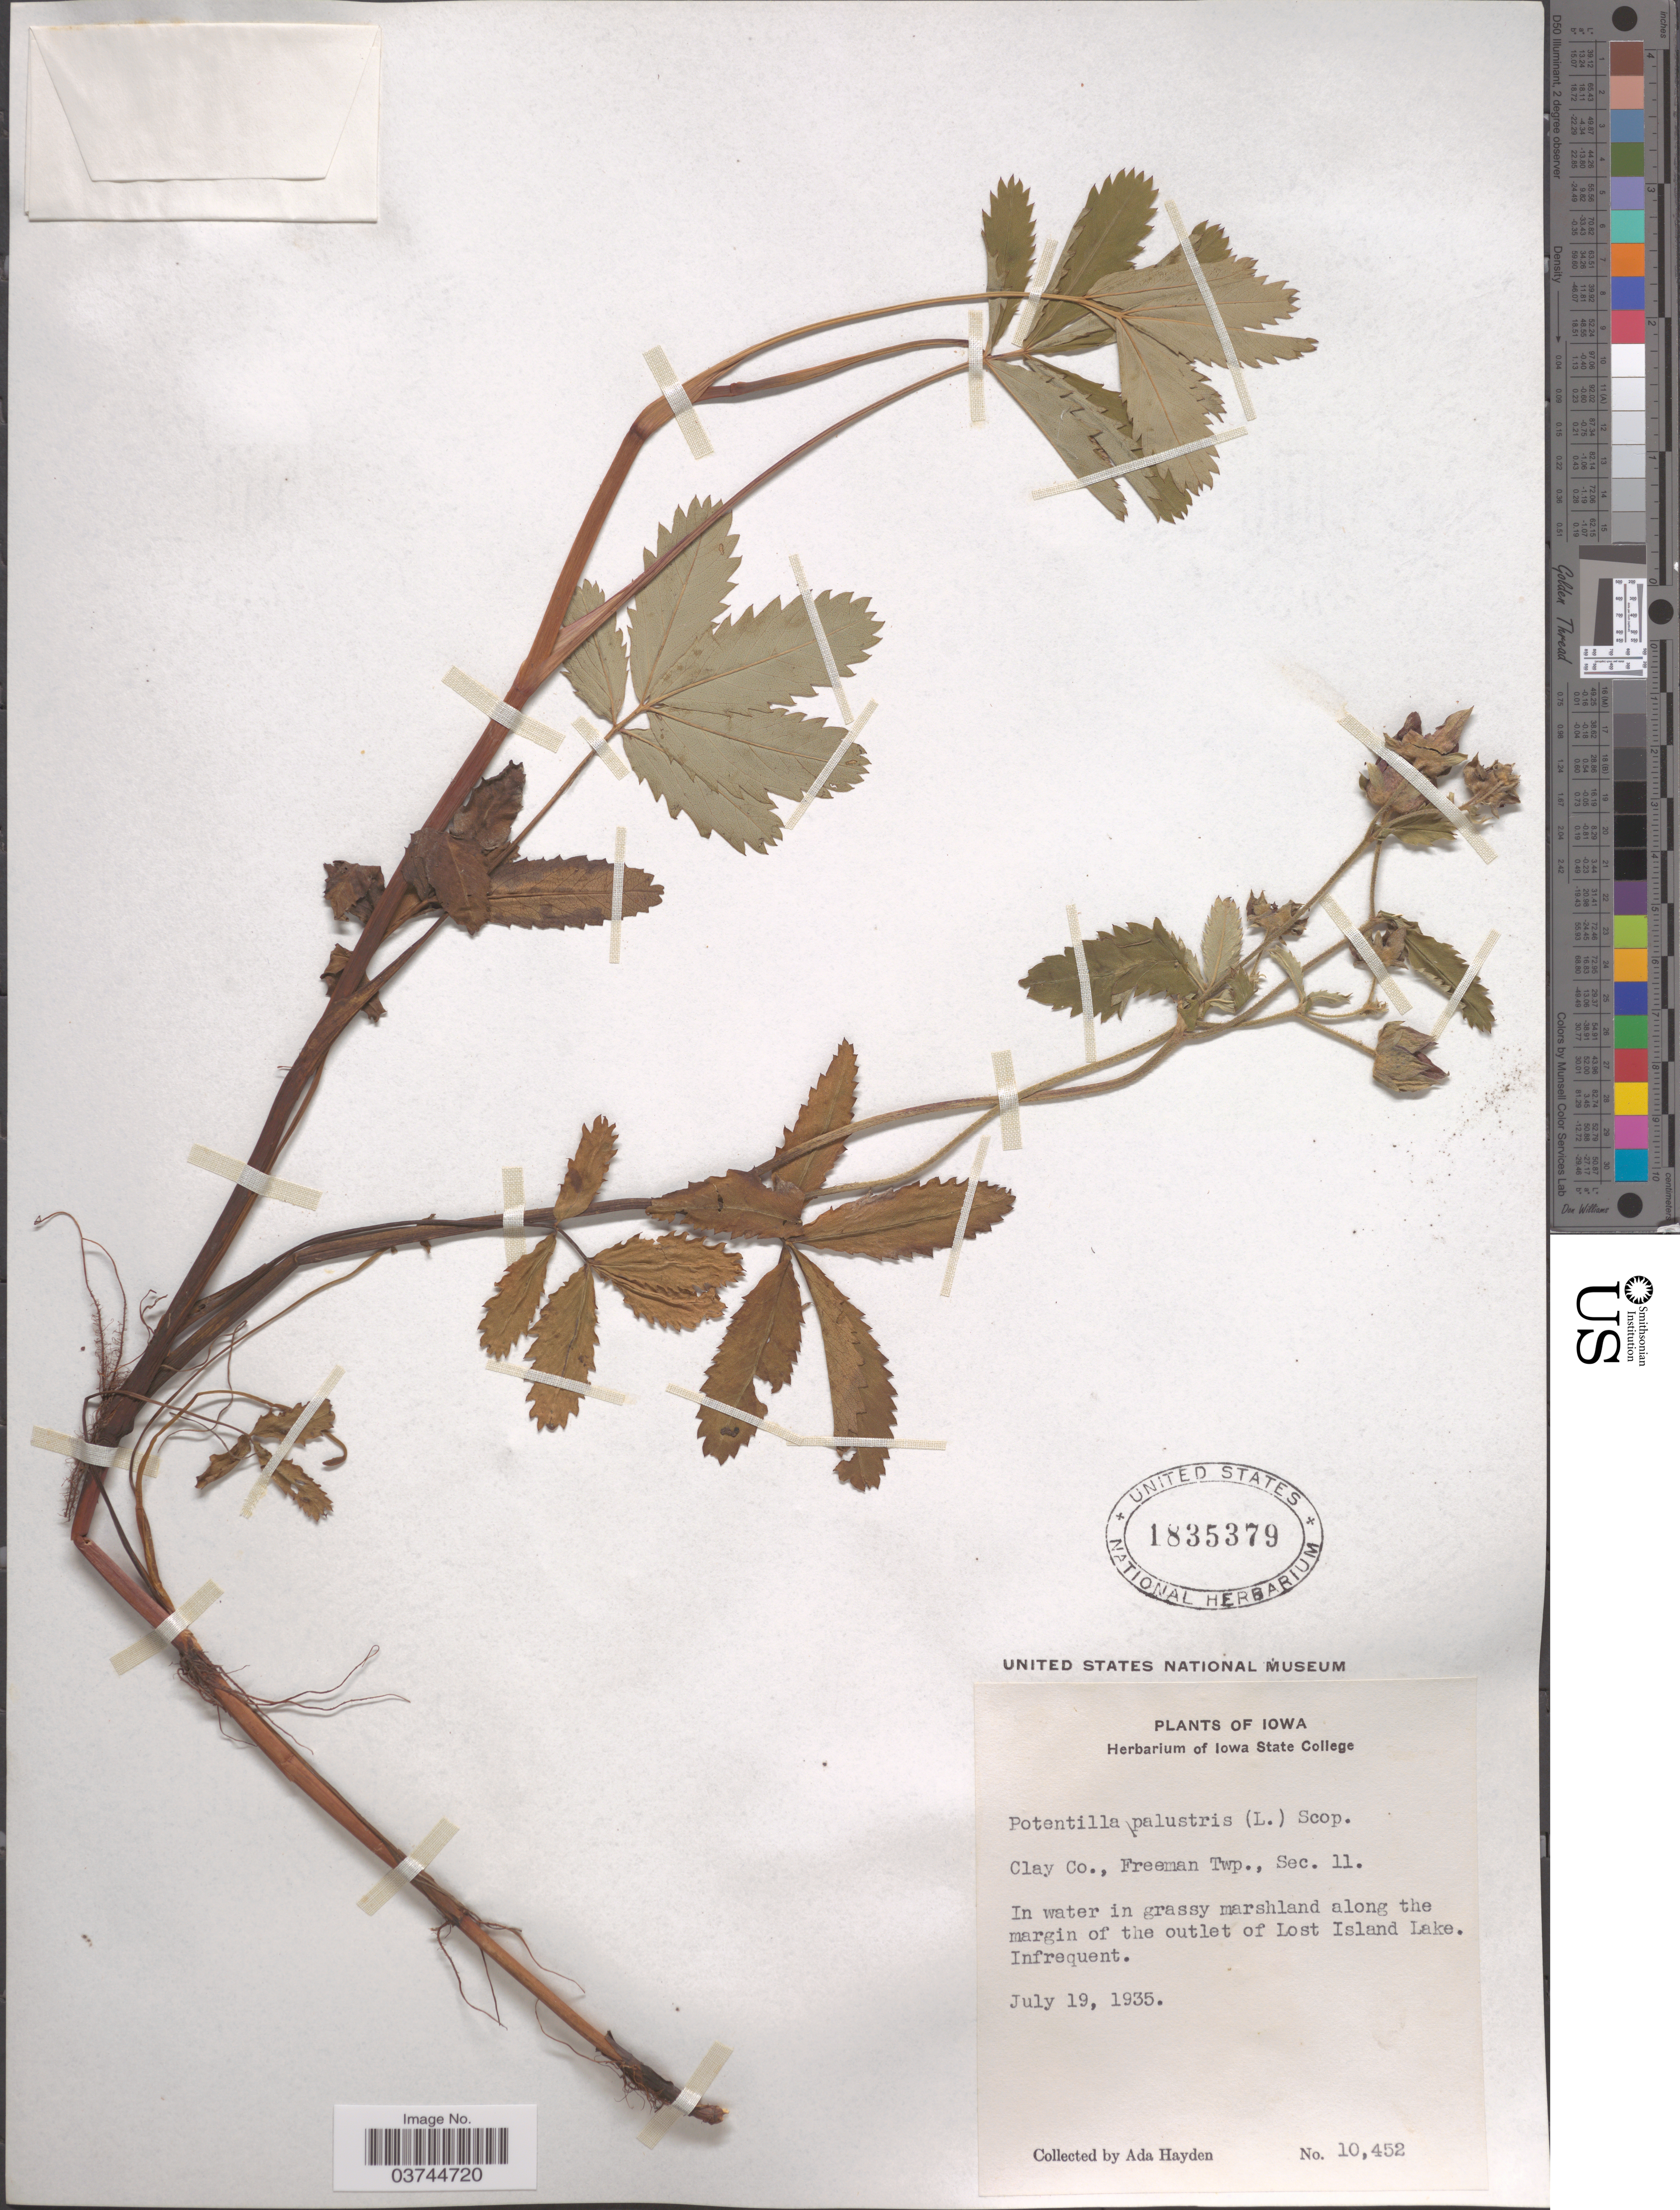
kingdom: Plantae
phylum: Tracheophyta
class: Magnoliopsida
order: Rosales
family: Rosaceae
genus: Comarum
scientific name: Comarum palustre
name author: L.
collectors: Ada Hayden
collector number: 10452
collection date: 1935-07-19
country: United States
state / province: Iowa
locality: Clay Co., Freeman Twp., Sec. 11. Along the margin of the outlet of Lost Island Lake.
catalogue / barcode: US 1835379